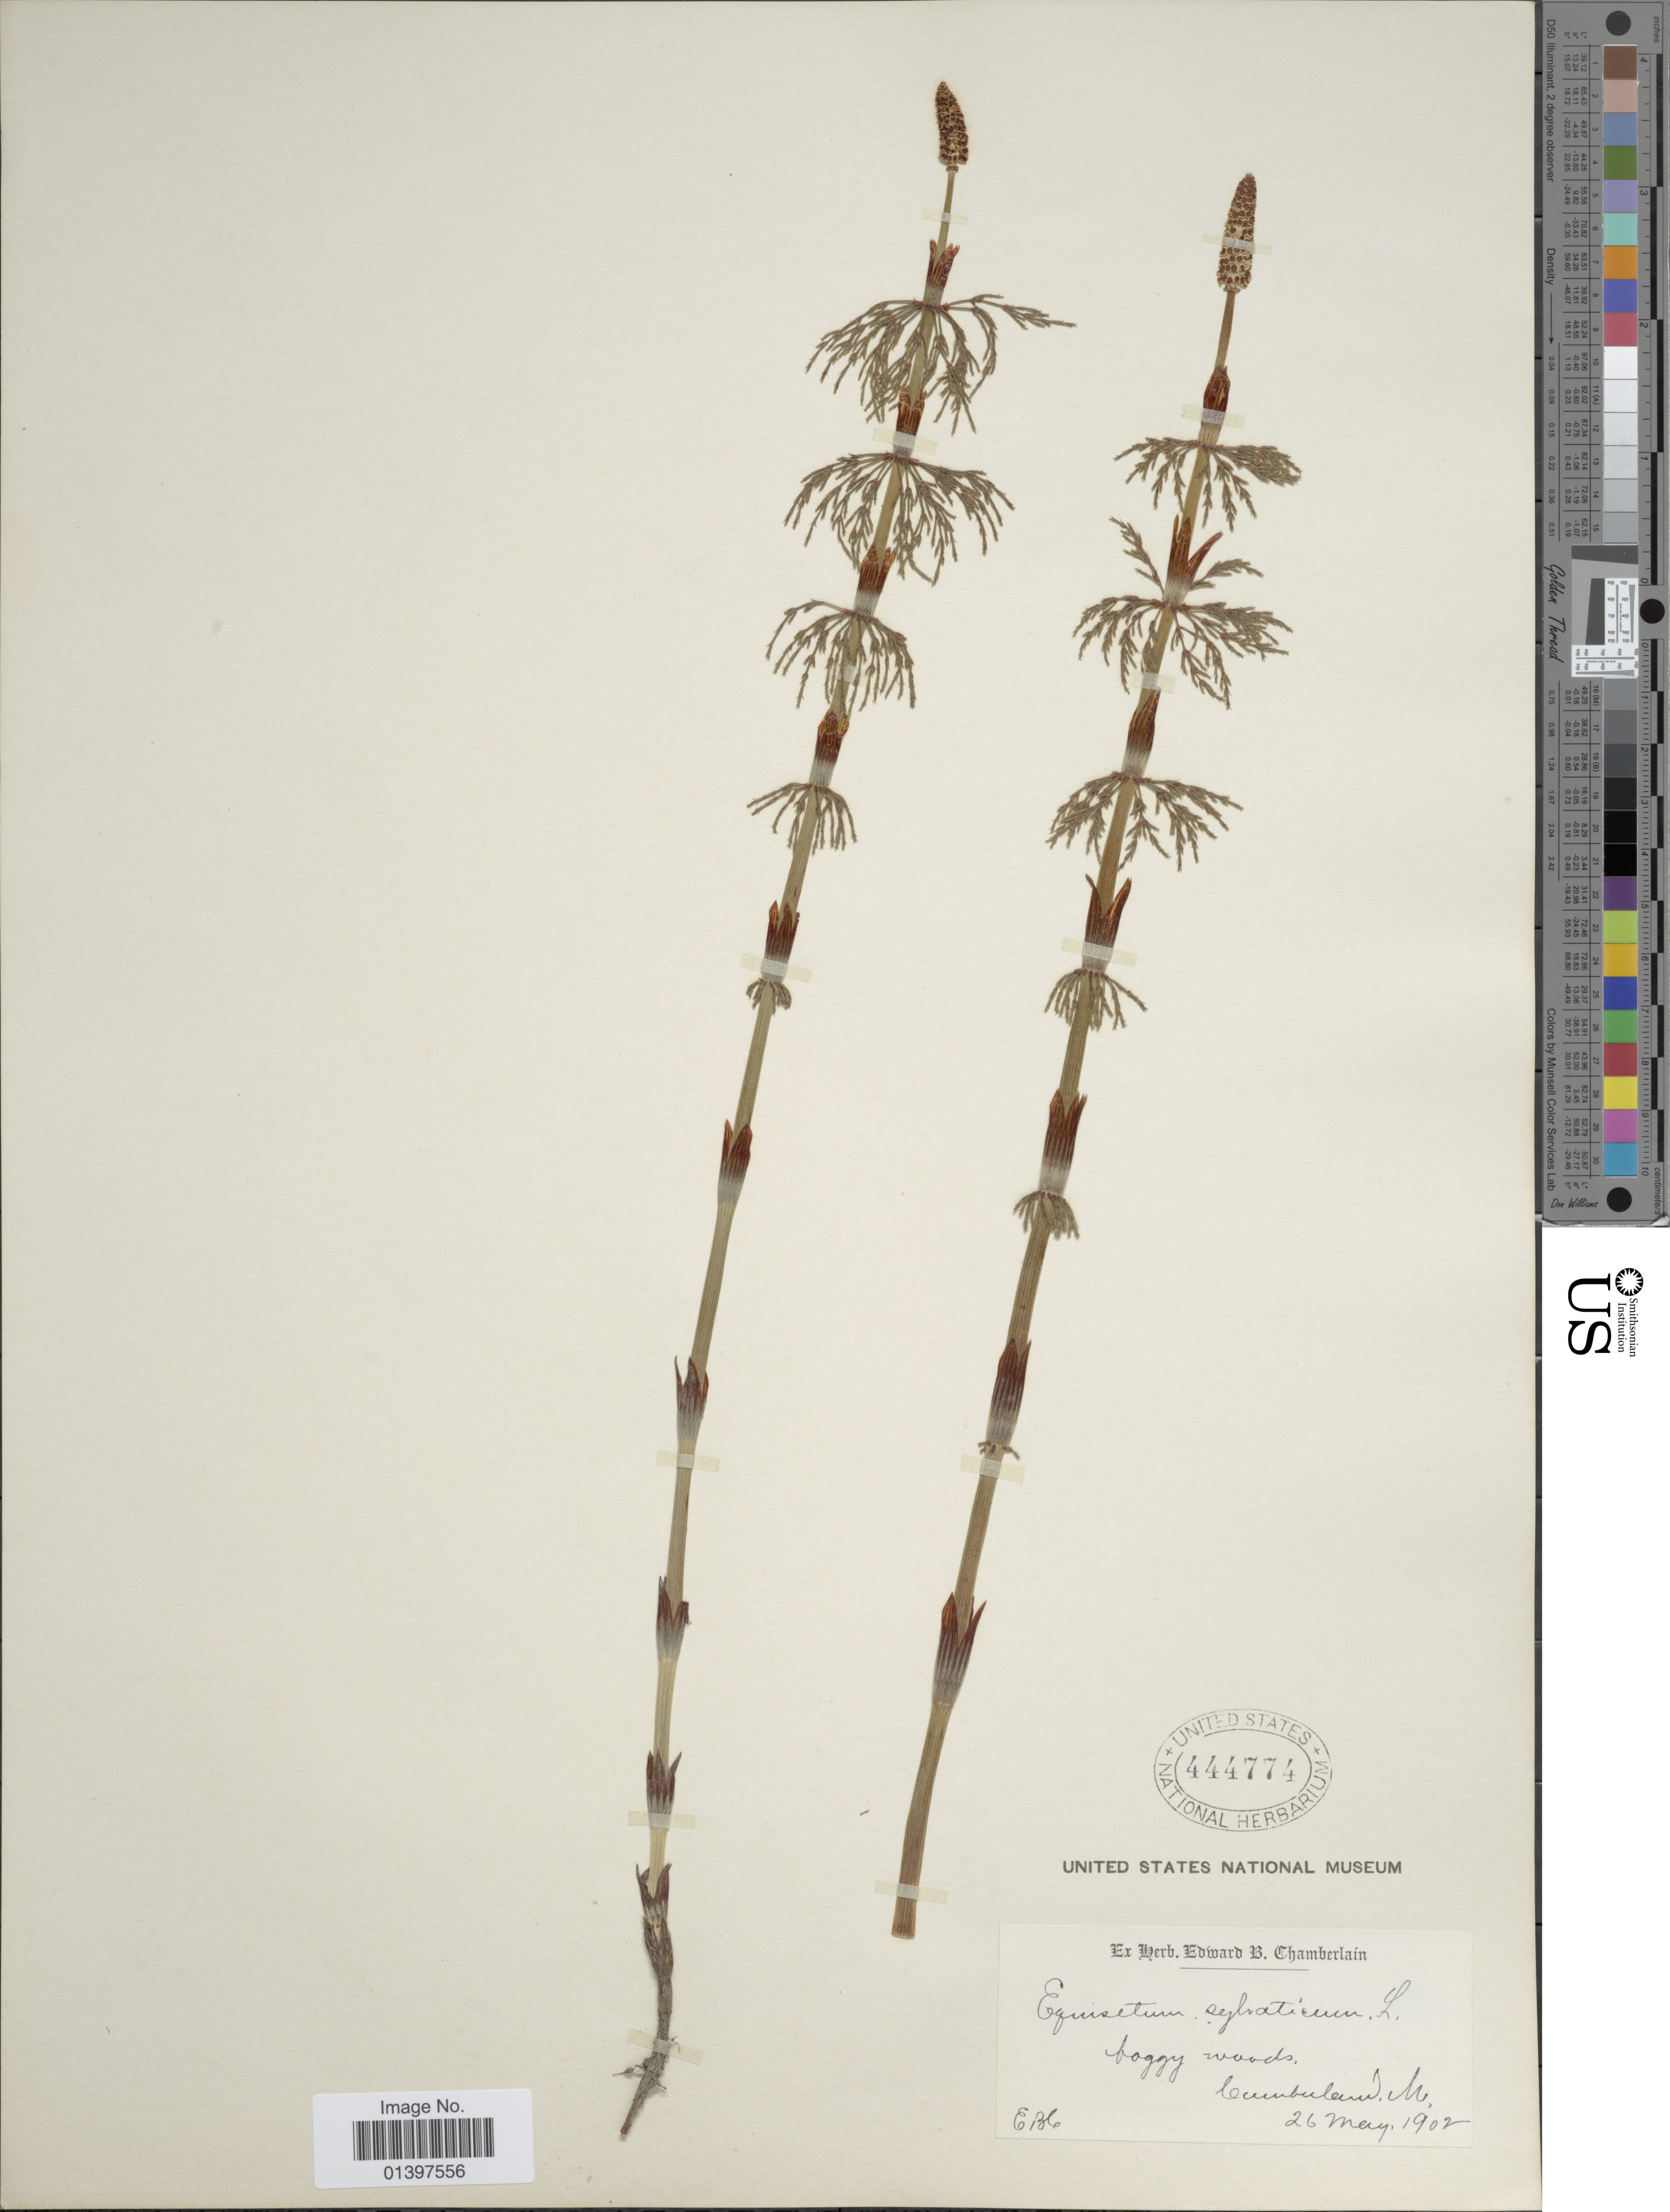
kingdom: Plantae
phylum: Tracheophyta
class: Polypodiopsida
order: Equisetales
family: Equisetaceae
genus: Equisetum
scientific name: Equisetum sylvaticum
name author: L.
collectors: E. Chamberlain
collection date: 1902-05-26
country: United States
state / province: Maine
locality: Boggy woods, Cuumberland, ME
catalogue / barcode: US 444774